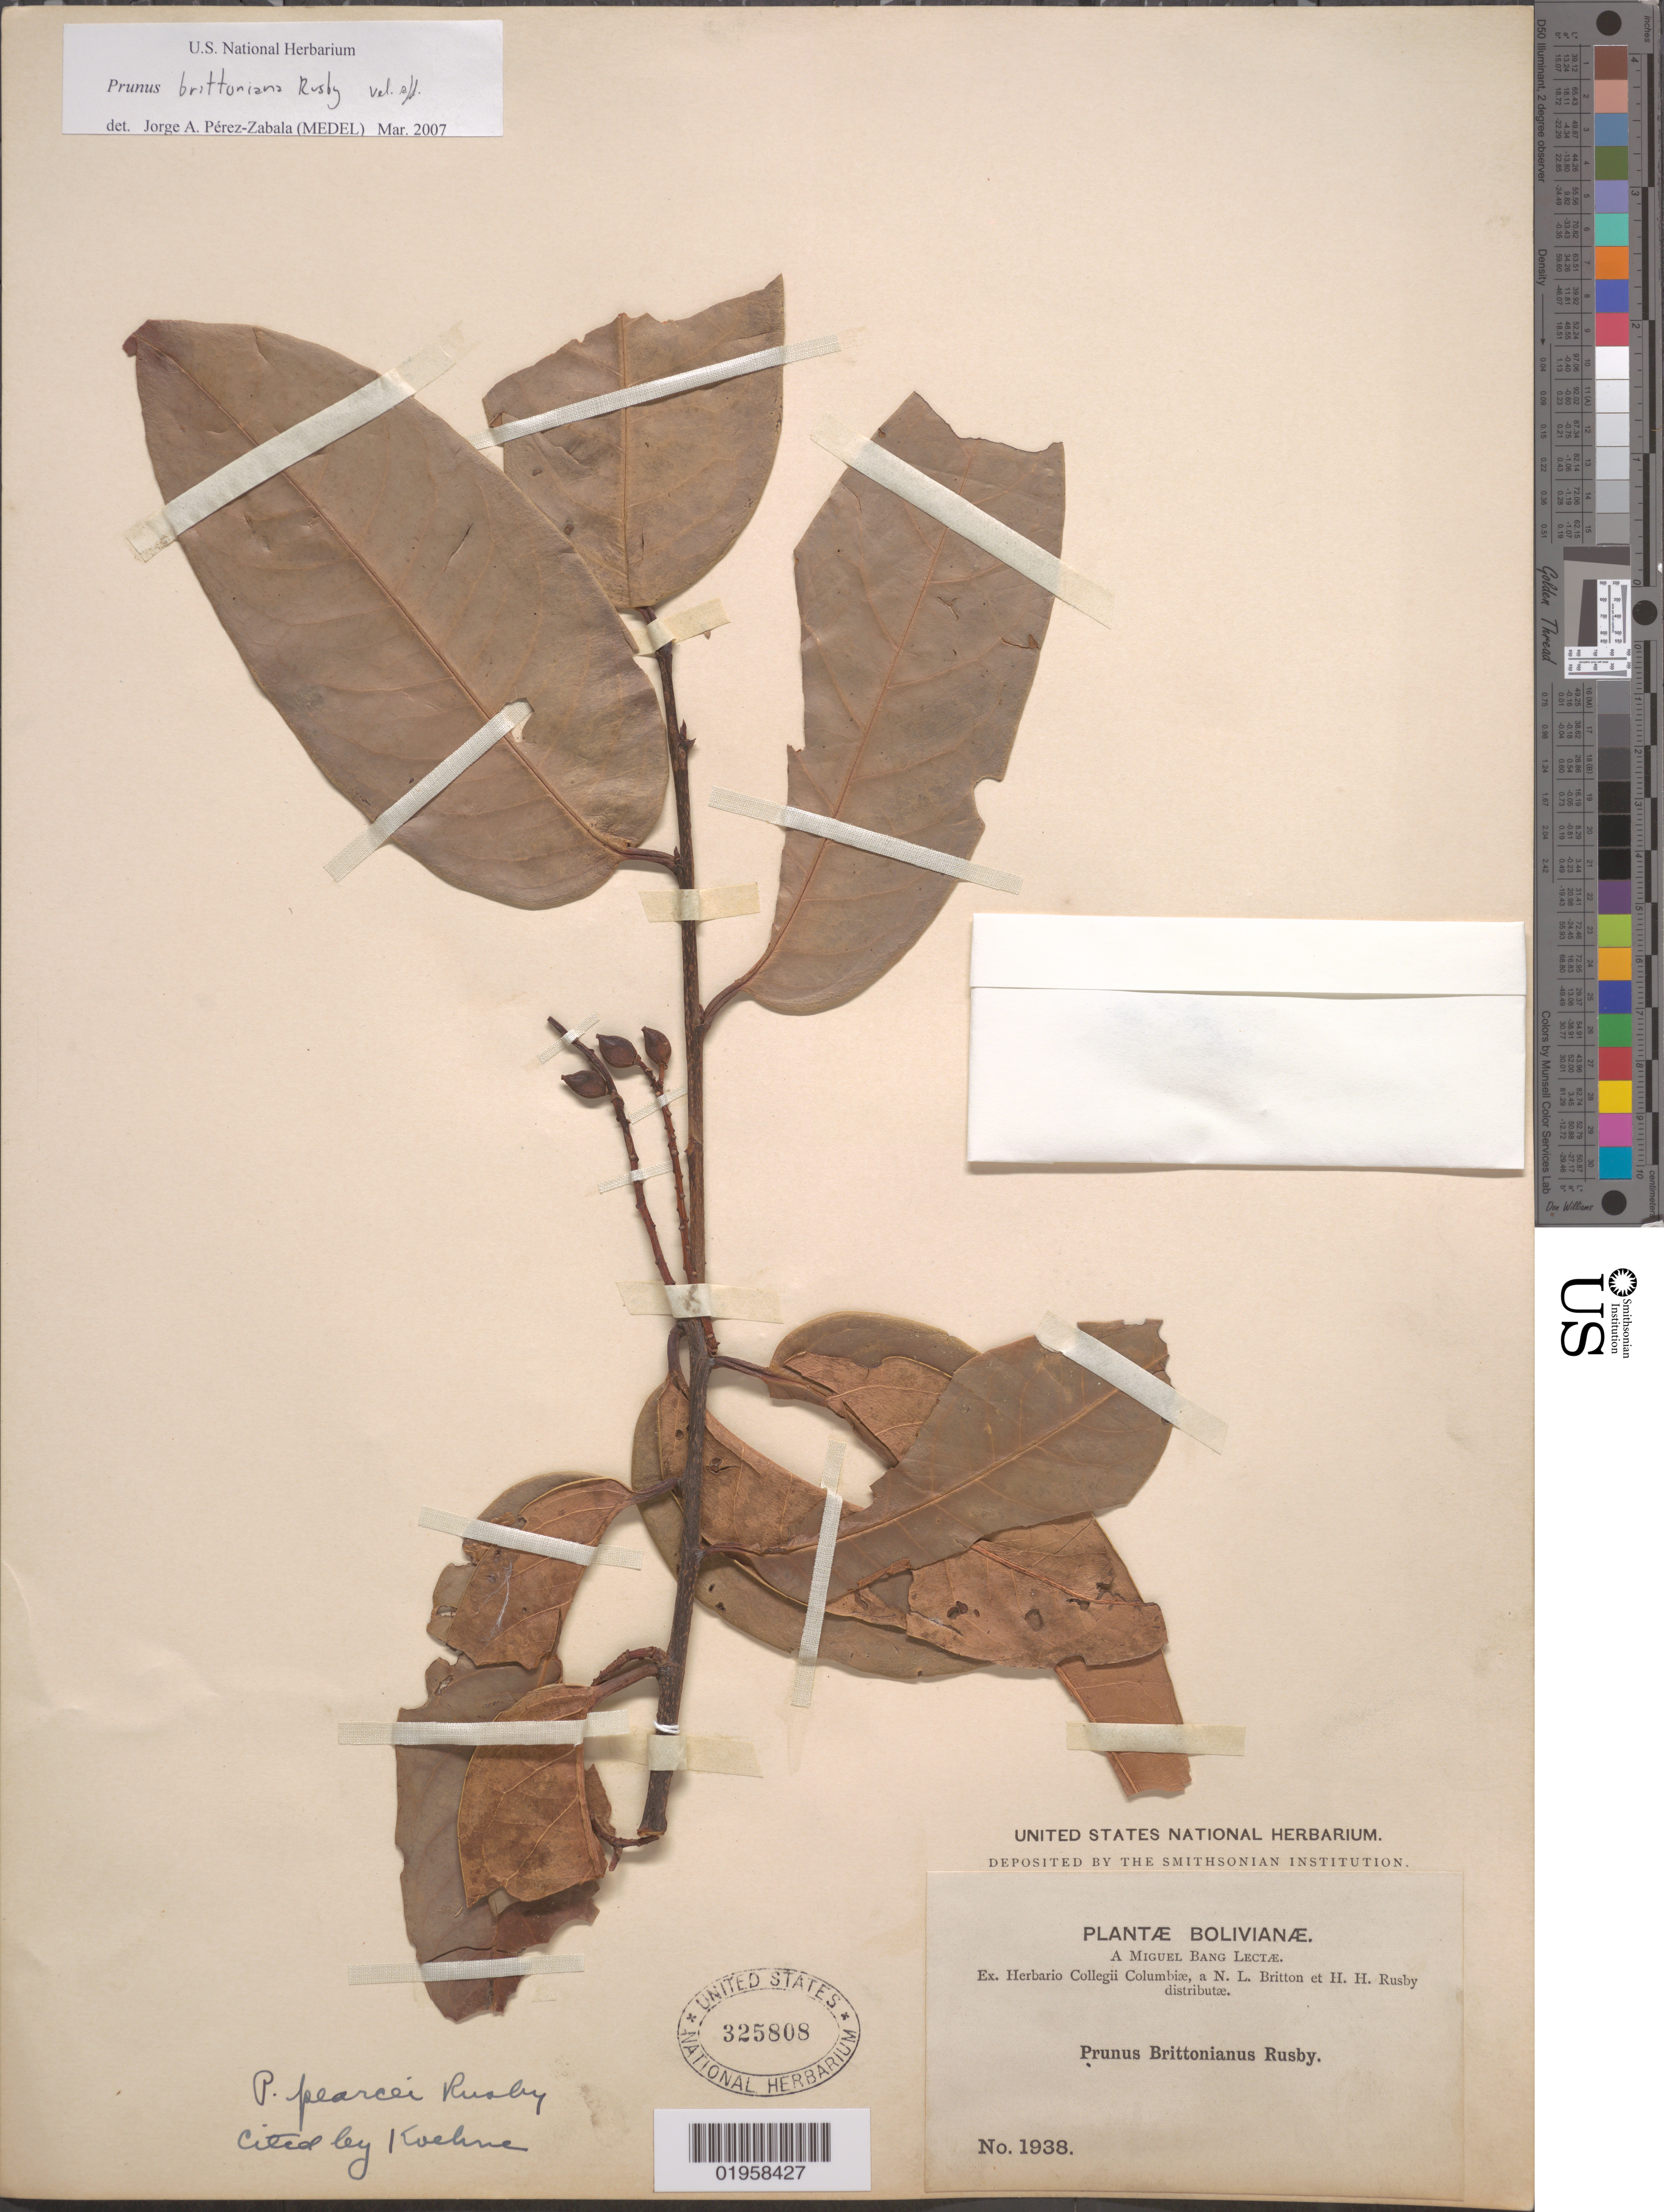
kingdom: Plantae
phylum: Tracheophyta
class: Magnoliopsida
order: Rosales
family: Rosaceae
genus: Prunus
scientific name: Prunus brittoniana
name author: Rusby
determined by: Pérez, J. A.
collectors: M. Bang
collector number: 1938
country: Bolivia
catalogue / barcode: US 325808